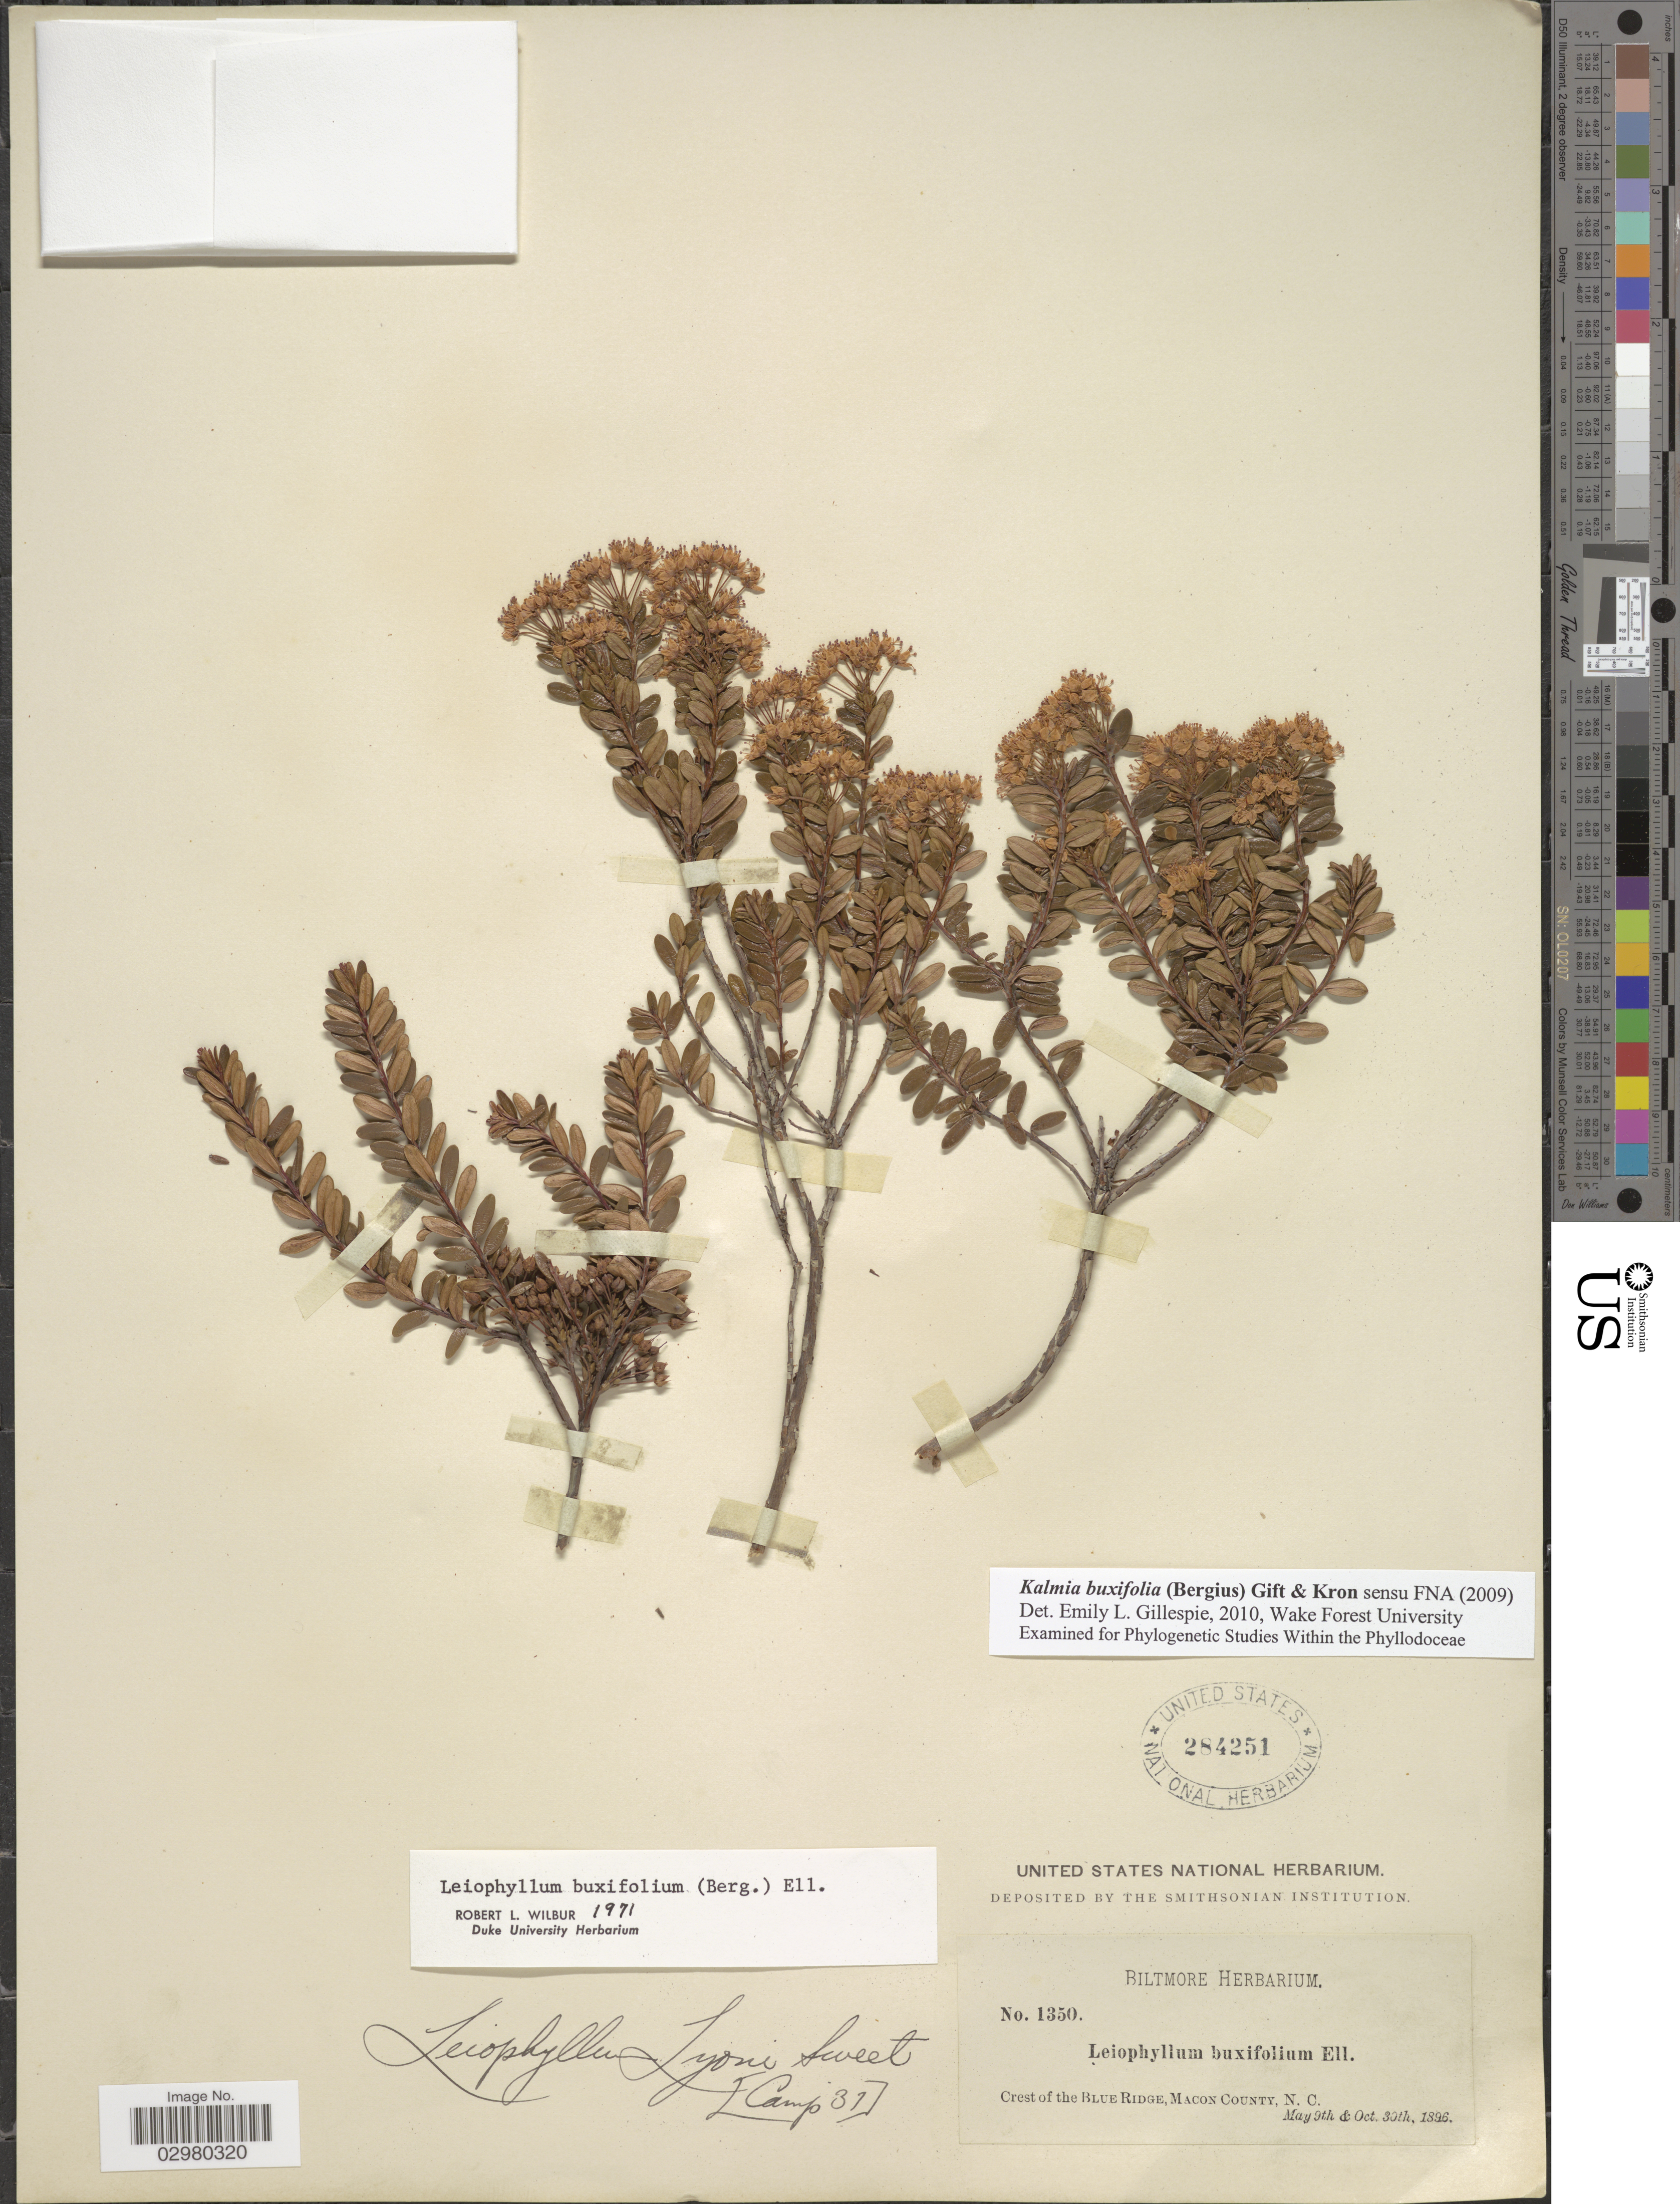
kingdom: Plantae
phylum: Tracheophyta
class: Magnoliopsida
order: Ericales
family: Ericaceae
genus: Leiophyllum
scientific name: Leiophyllum buxifolium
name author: (Bergius) Elliott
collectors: ex herb. Biltmore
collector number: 1350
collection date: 1896-05-09/1896-10-30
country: United States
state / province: North Carolina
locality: Crest of the Blue Ridge, Macon County.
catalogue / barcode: US 284251